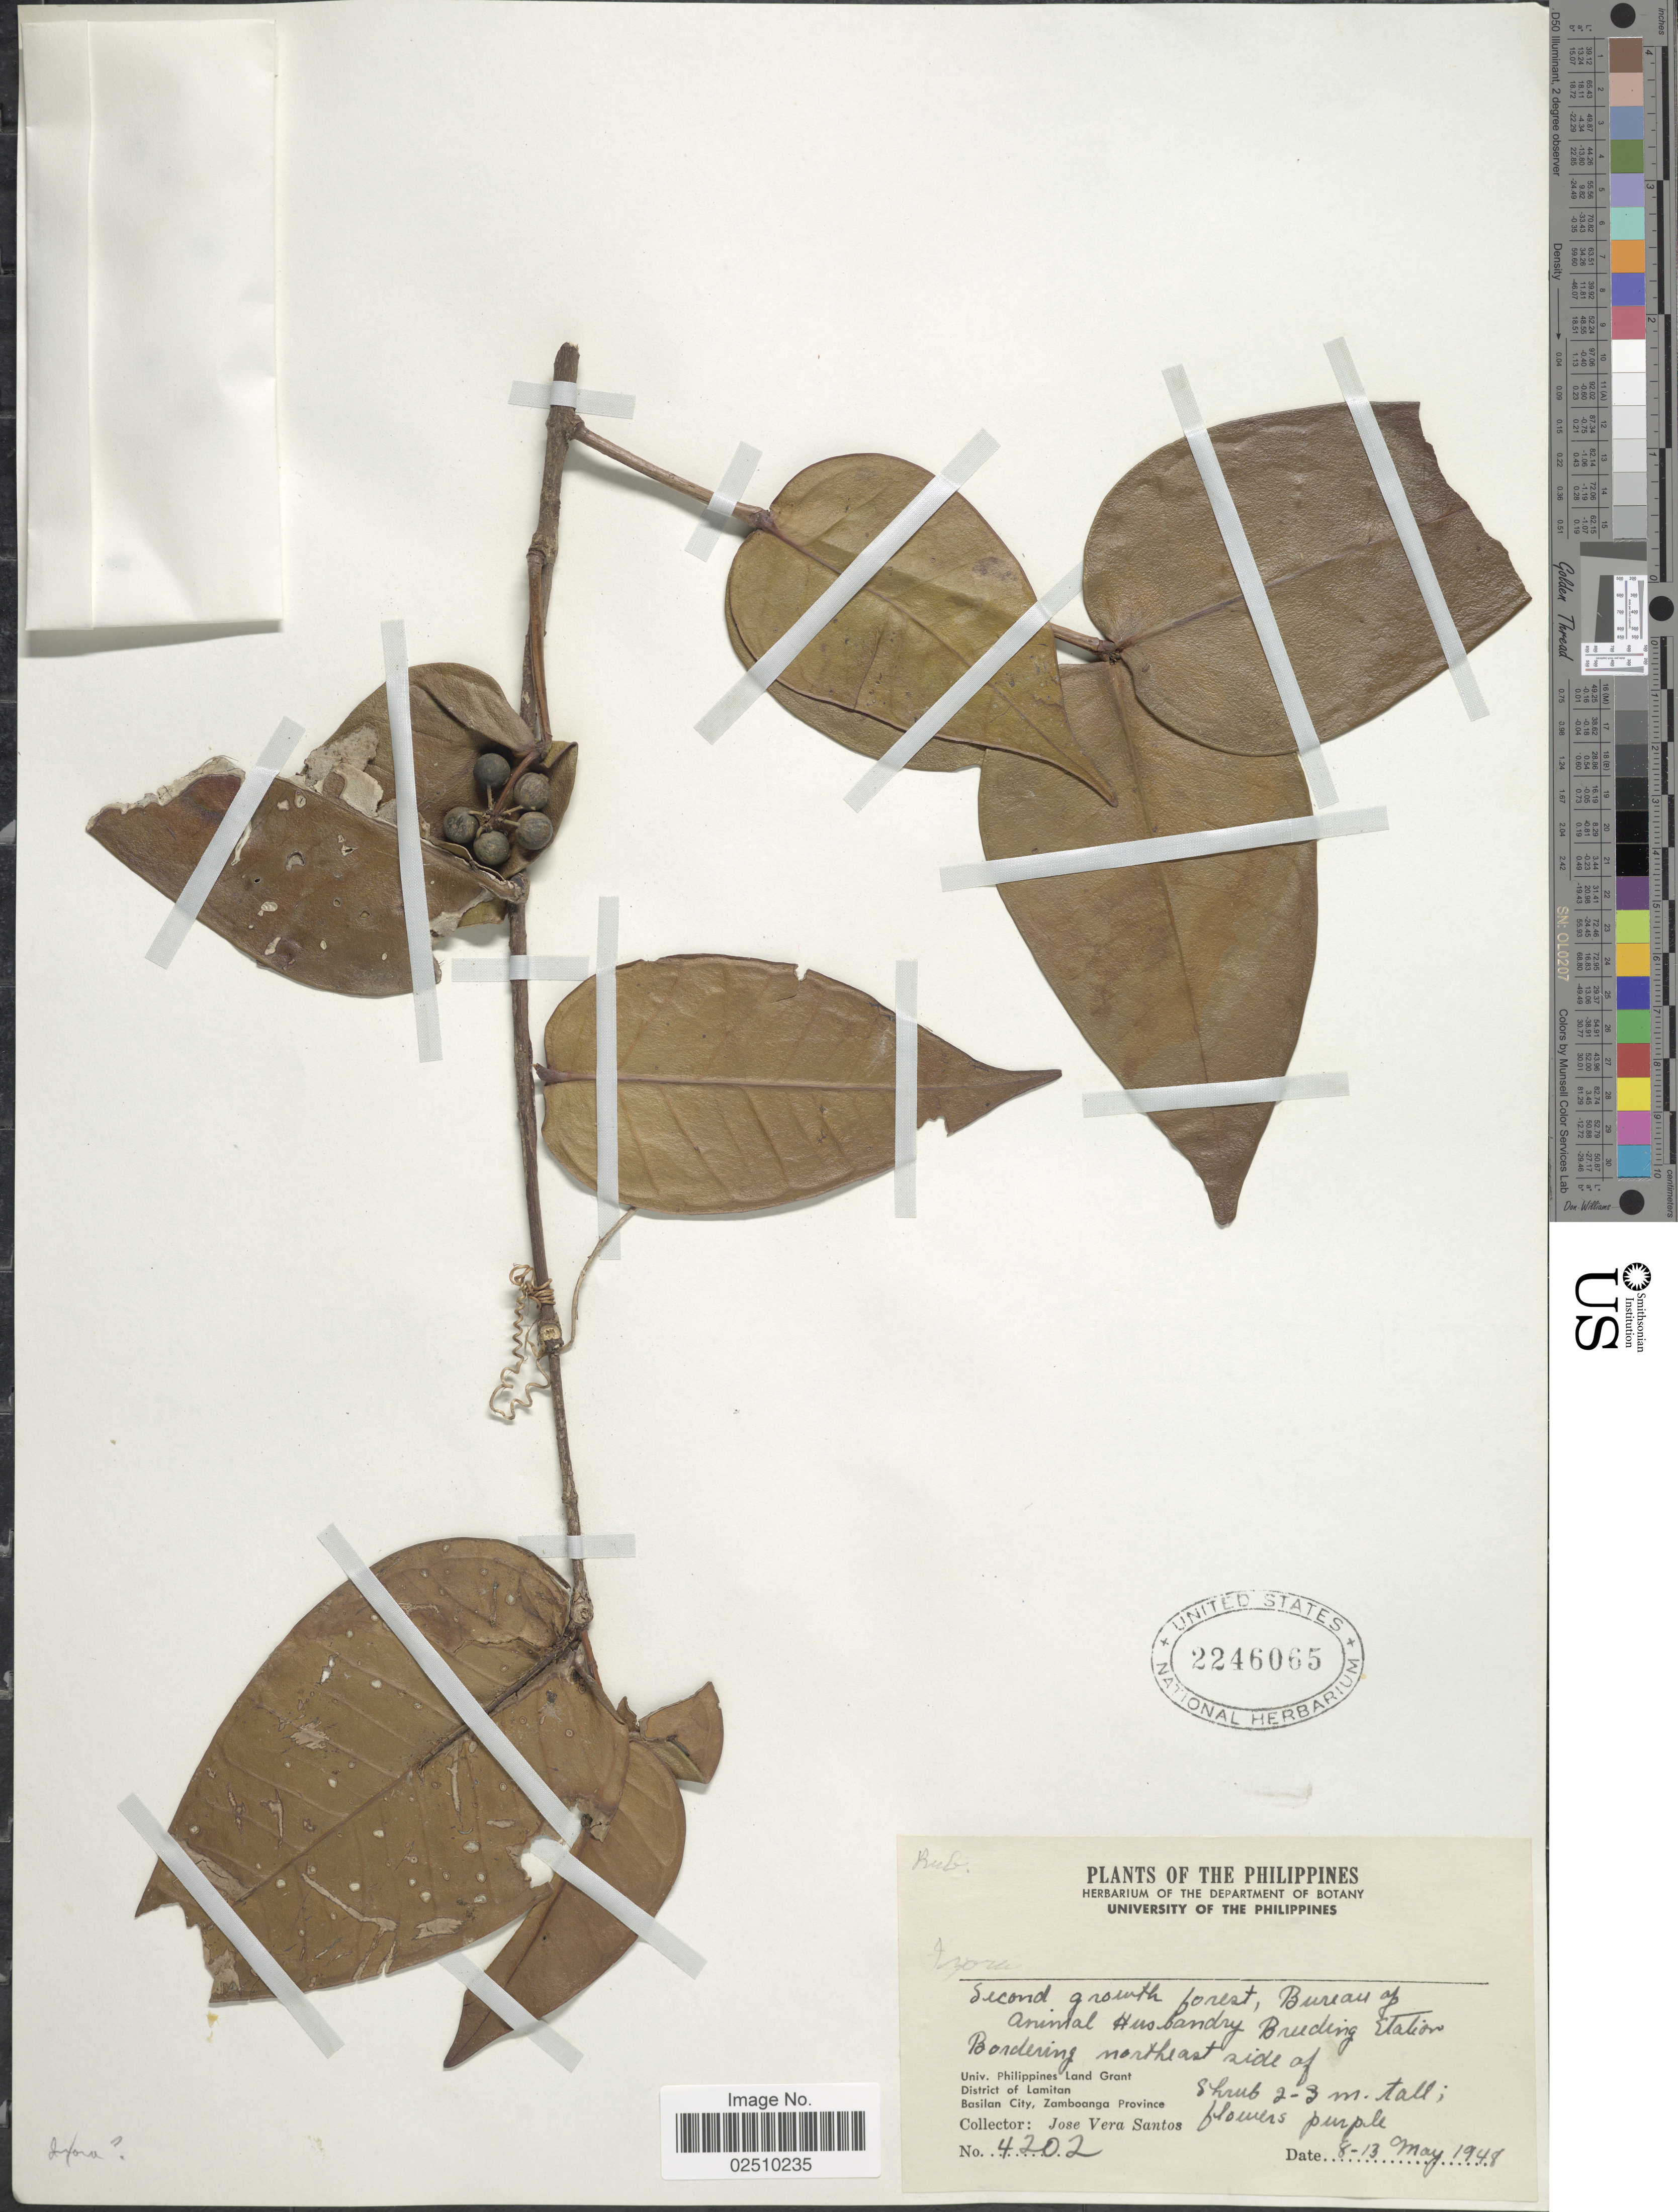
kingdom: Plantae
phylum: Tracheophyta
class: Magnoliopsida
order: Gentianales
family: Rubiaceae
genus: Ixora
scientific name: Ixora sp.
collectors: J. V. Santos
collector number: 4202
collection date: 1948-05-08/1948-05-13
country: Philippines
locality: Second growth forest, Bureau of Animal Husbandry Breeding Station Bordering northeast side of Univ. Philippines Land Grant. District of Lamitan. Basilan City, Zamboanga Province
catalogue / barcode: US 2246065